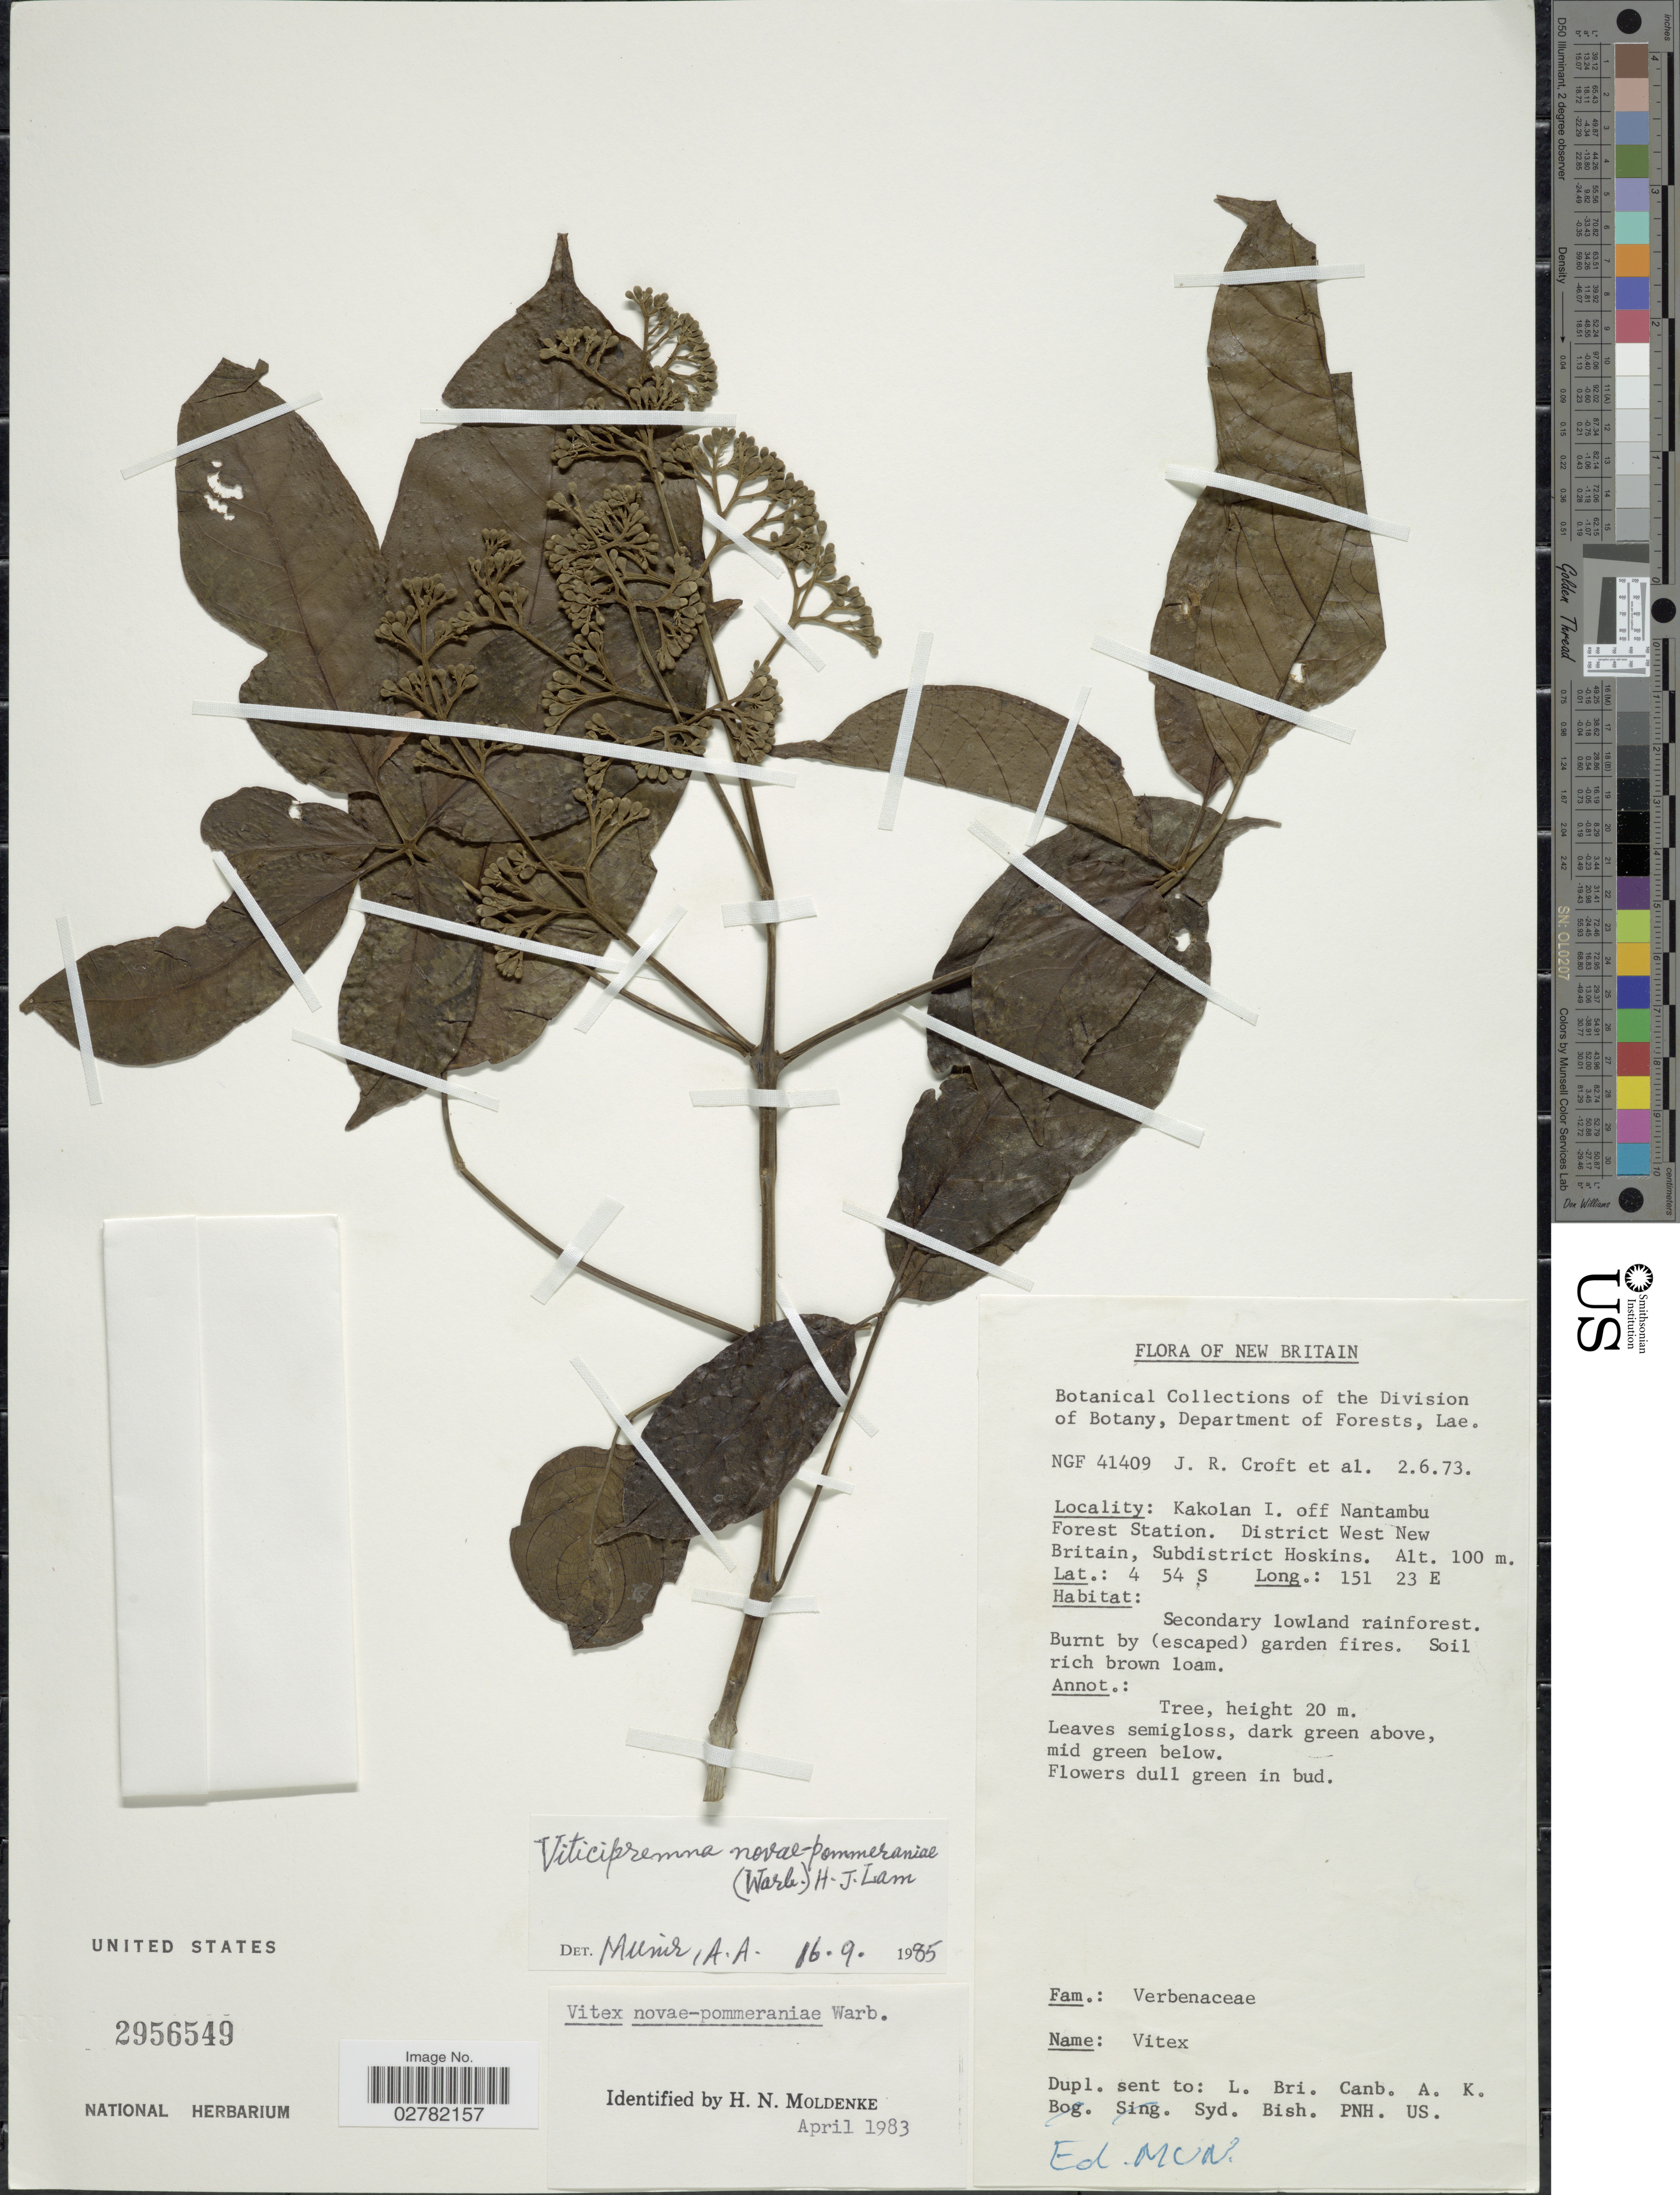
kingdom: Plantae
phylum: Tracheophyta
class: Magnoliopsida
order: Lamiales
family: Lamiaceae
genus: Viticipremna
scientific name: Viticipremna novae-pommeraniae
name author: (Warb.) H.J. Lam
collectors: J. R. Croft & et al.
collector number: NGF41409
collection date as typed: Transcribed d/m/y: 2/6/73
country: Papua New Guinea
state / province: West New Britain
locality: Kakolan I. off Nantambu Forest Station. District West New Britain, Subdistrict Hoskins.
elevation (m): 100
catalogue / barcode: US 2956549